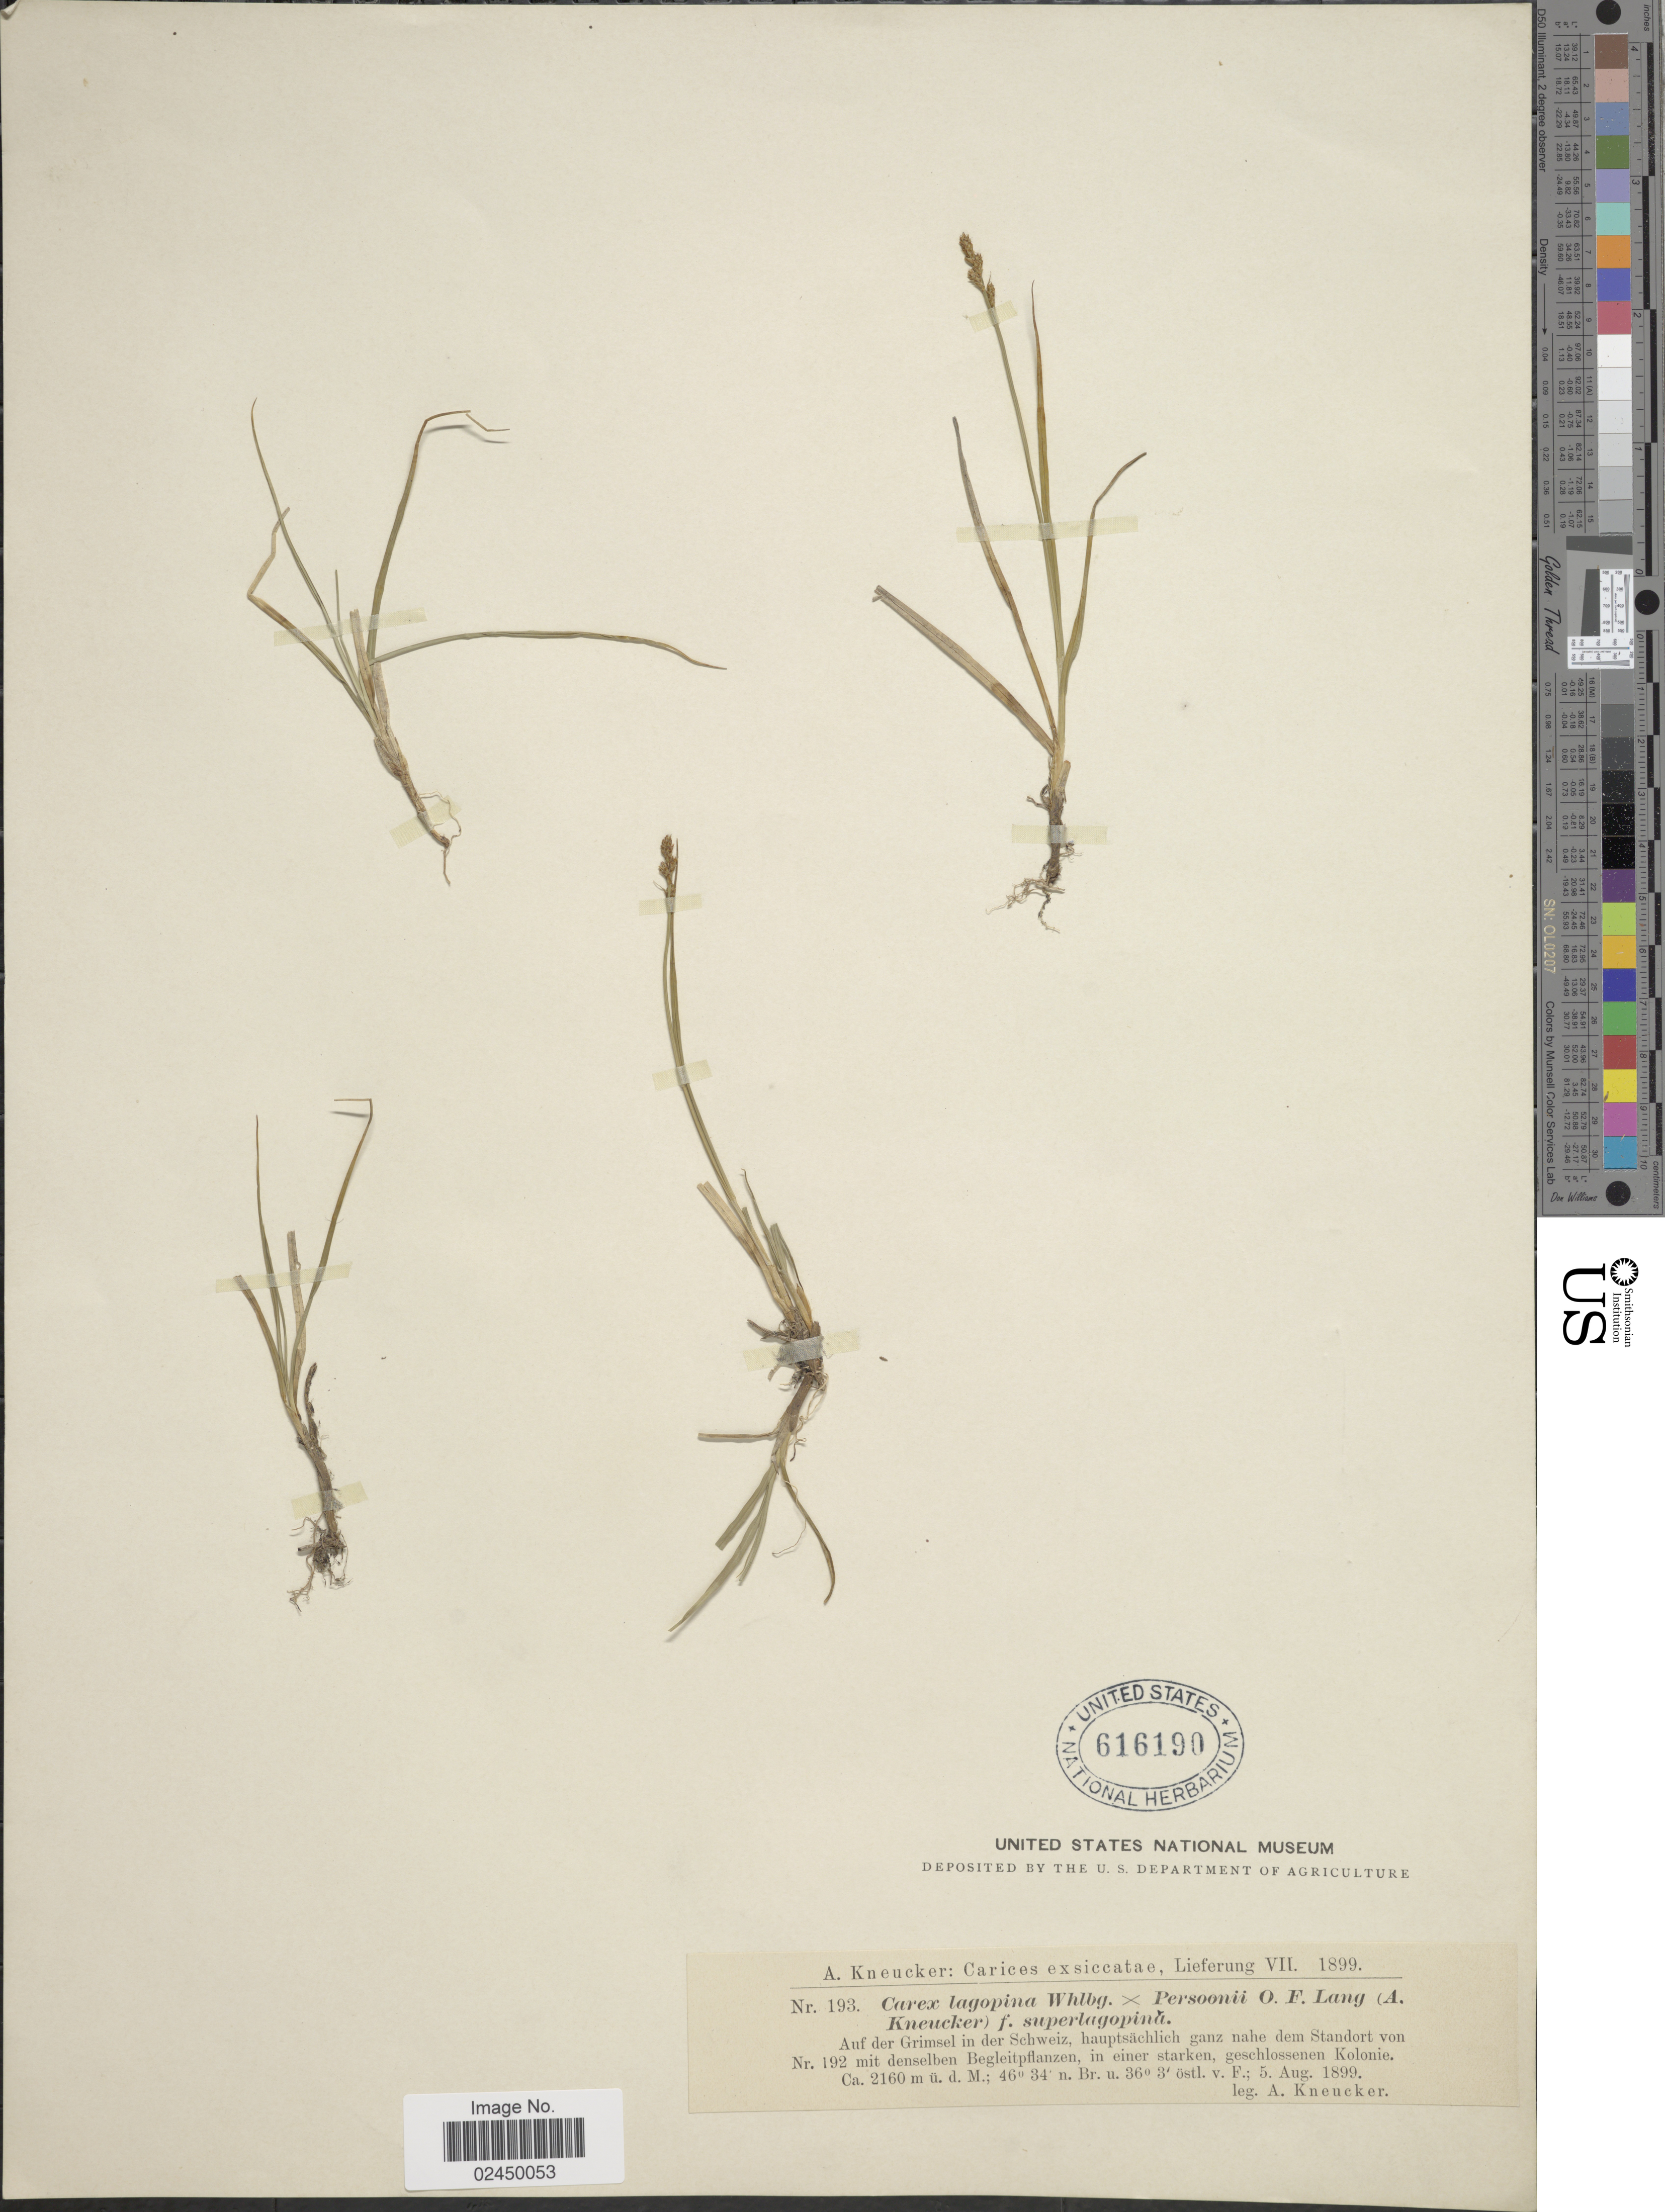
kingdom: Plantae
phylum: Tracheophyta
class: Liliopsida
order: Poales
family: Cyperaceae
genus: Carex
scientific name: Carex lachenalii subsp. lachenalii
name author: Schkuhr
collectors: A. Kneucker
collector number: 193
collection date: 1899-08-05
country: Switzerland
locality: Carices. Auf der Grimsel in der Schweiz, hauptsachlich ganz nahe dem Standort von Nr. 192 mit denselben Begleitpflanzen, in einer starken, geschlossenen Kolonie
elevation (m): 2160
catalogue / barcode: US 616190